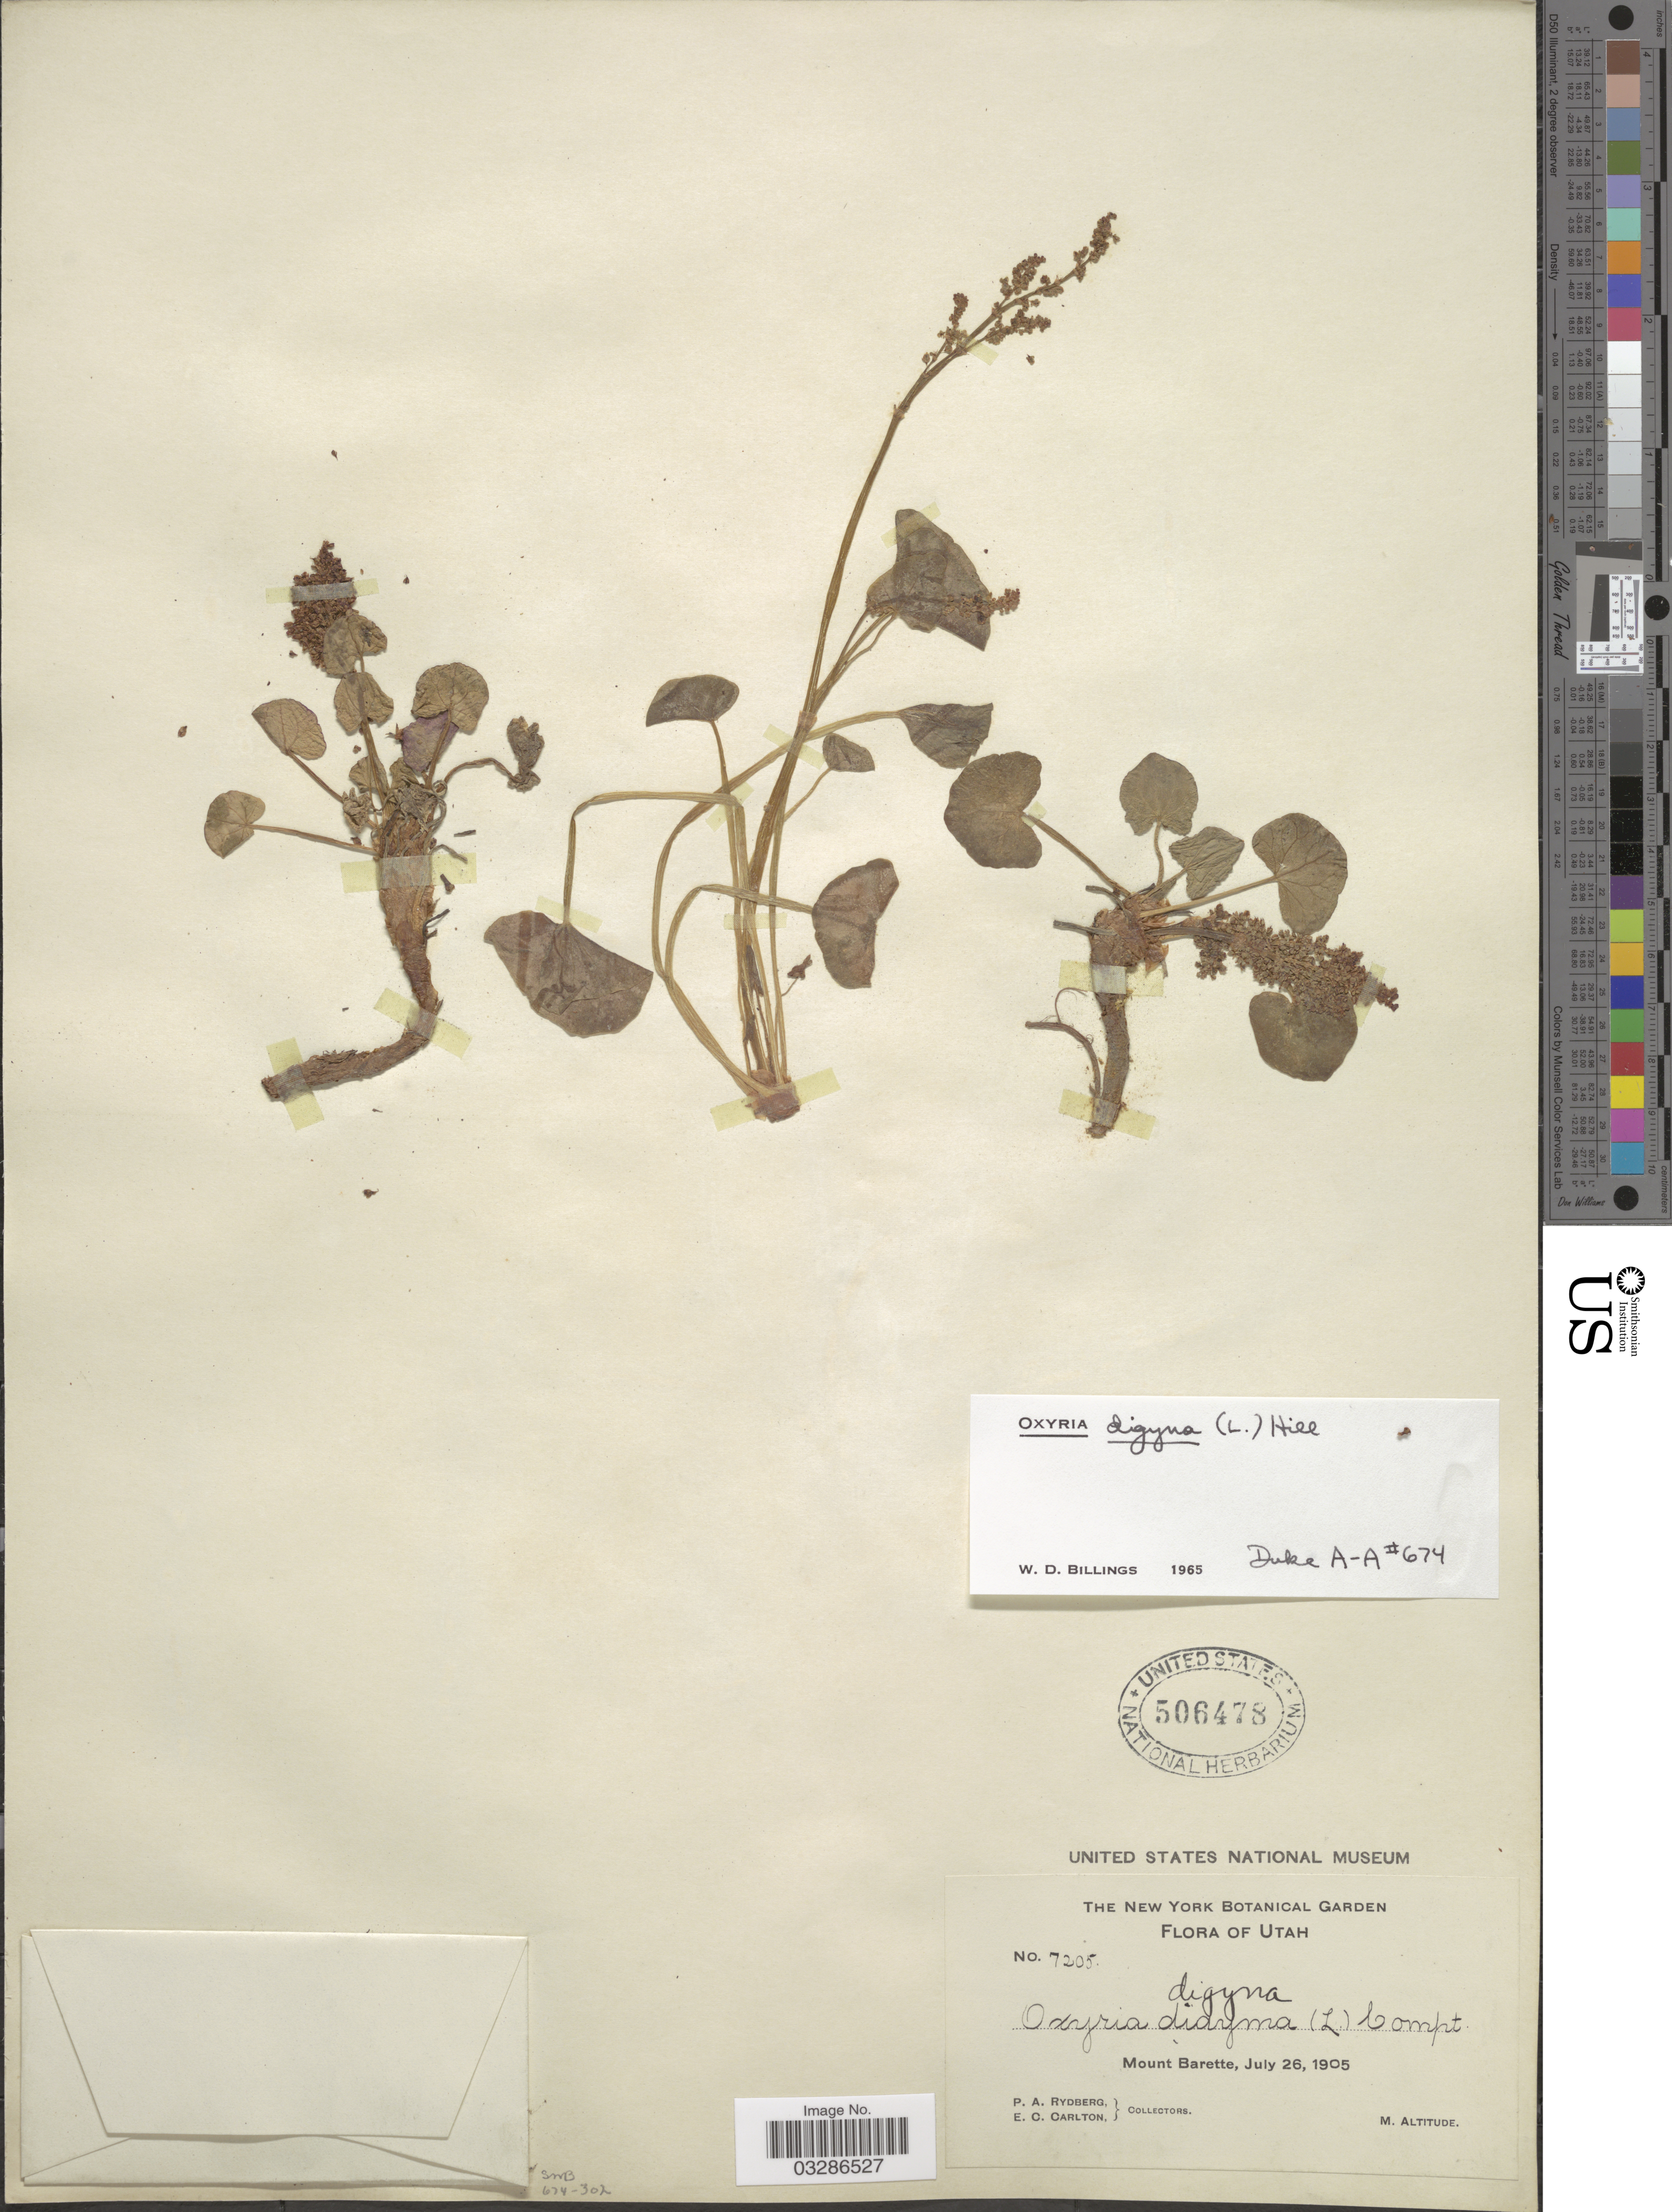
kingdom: Plantae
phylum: Tracheophyta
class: Magnoliopsida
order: Caryophyllales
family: Polygonaceae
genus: Oxyria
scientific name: Oxyria digyna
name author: (L.) Hill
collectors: P. A. Rydberg & E. Carlton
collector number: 7205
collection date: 1905-07-26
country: United States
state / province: Utah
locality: Mont Barette.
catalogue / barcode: US 506478